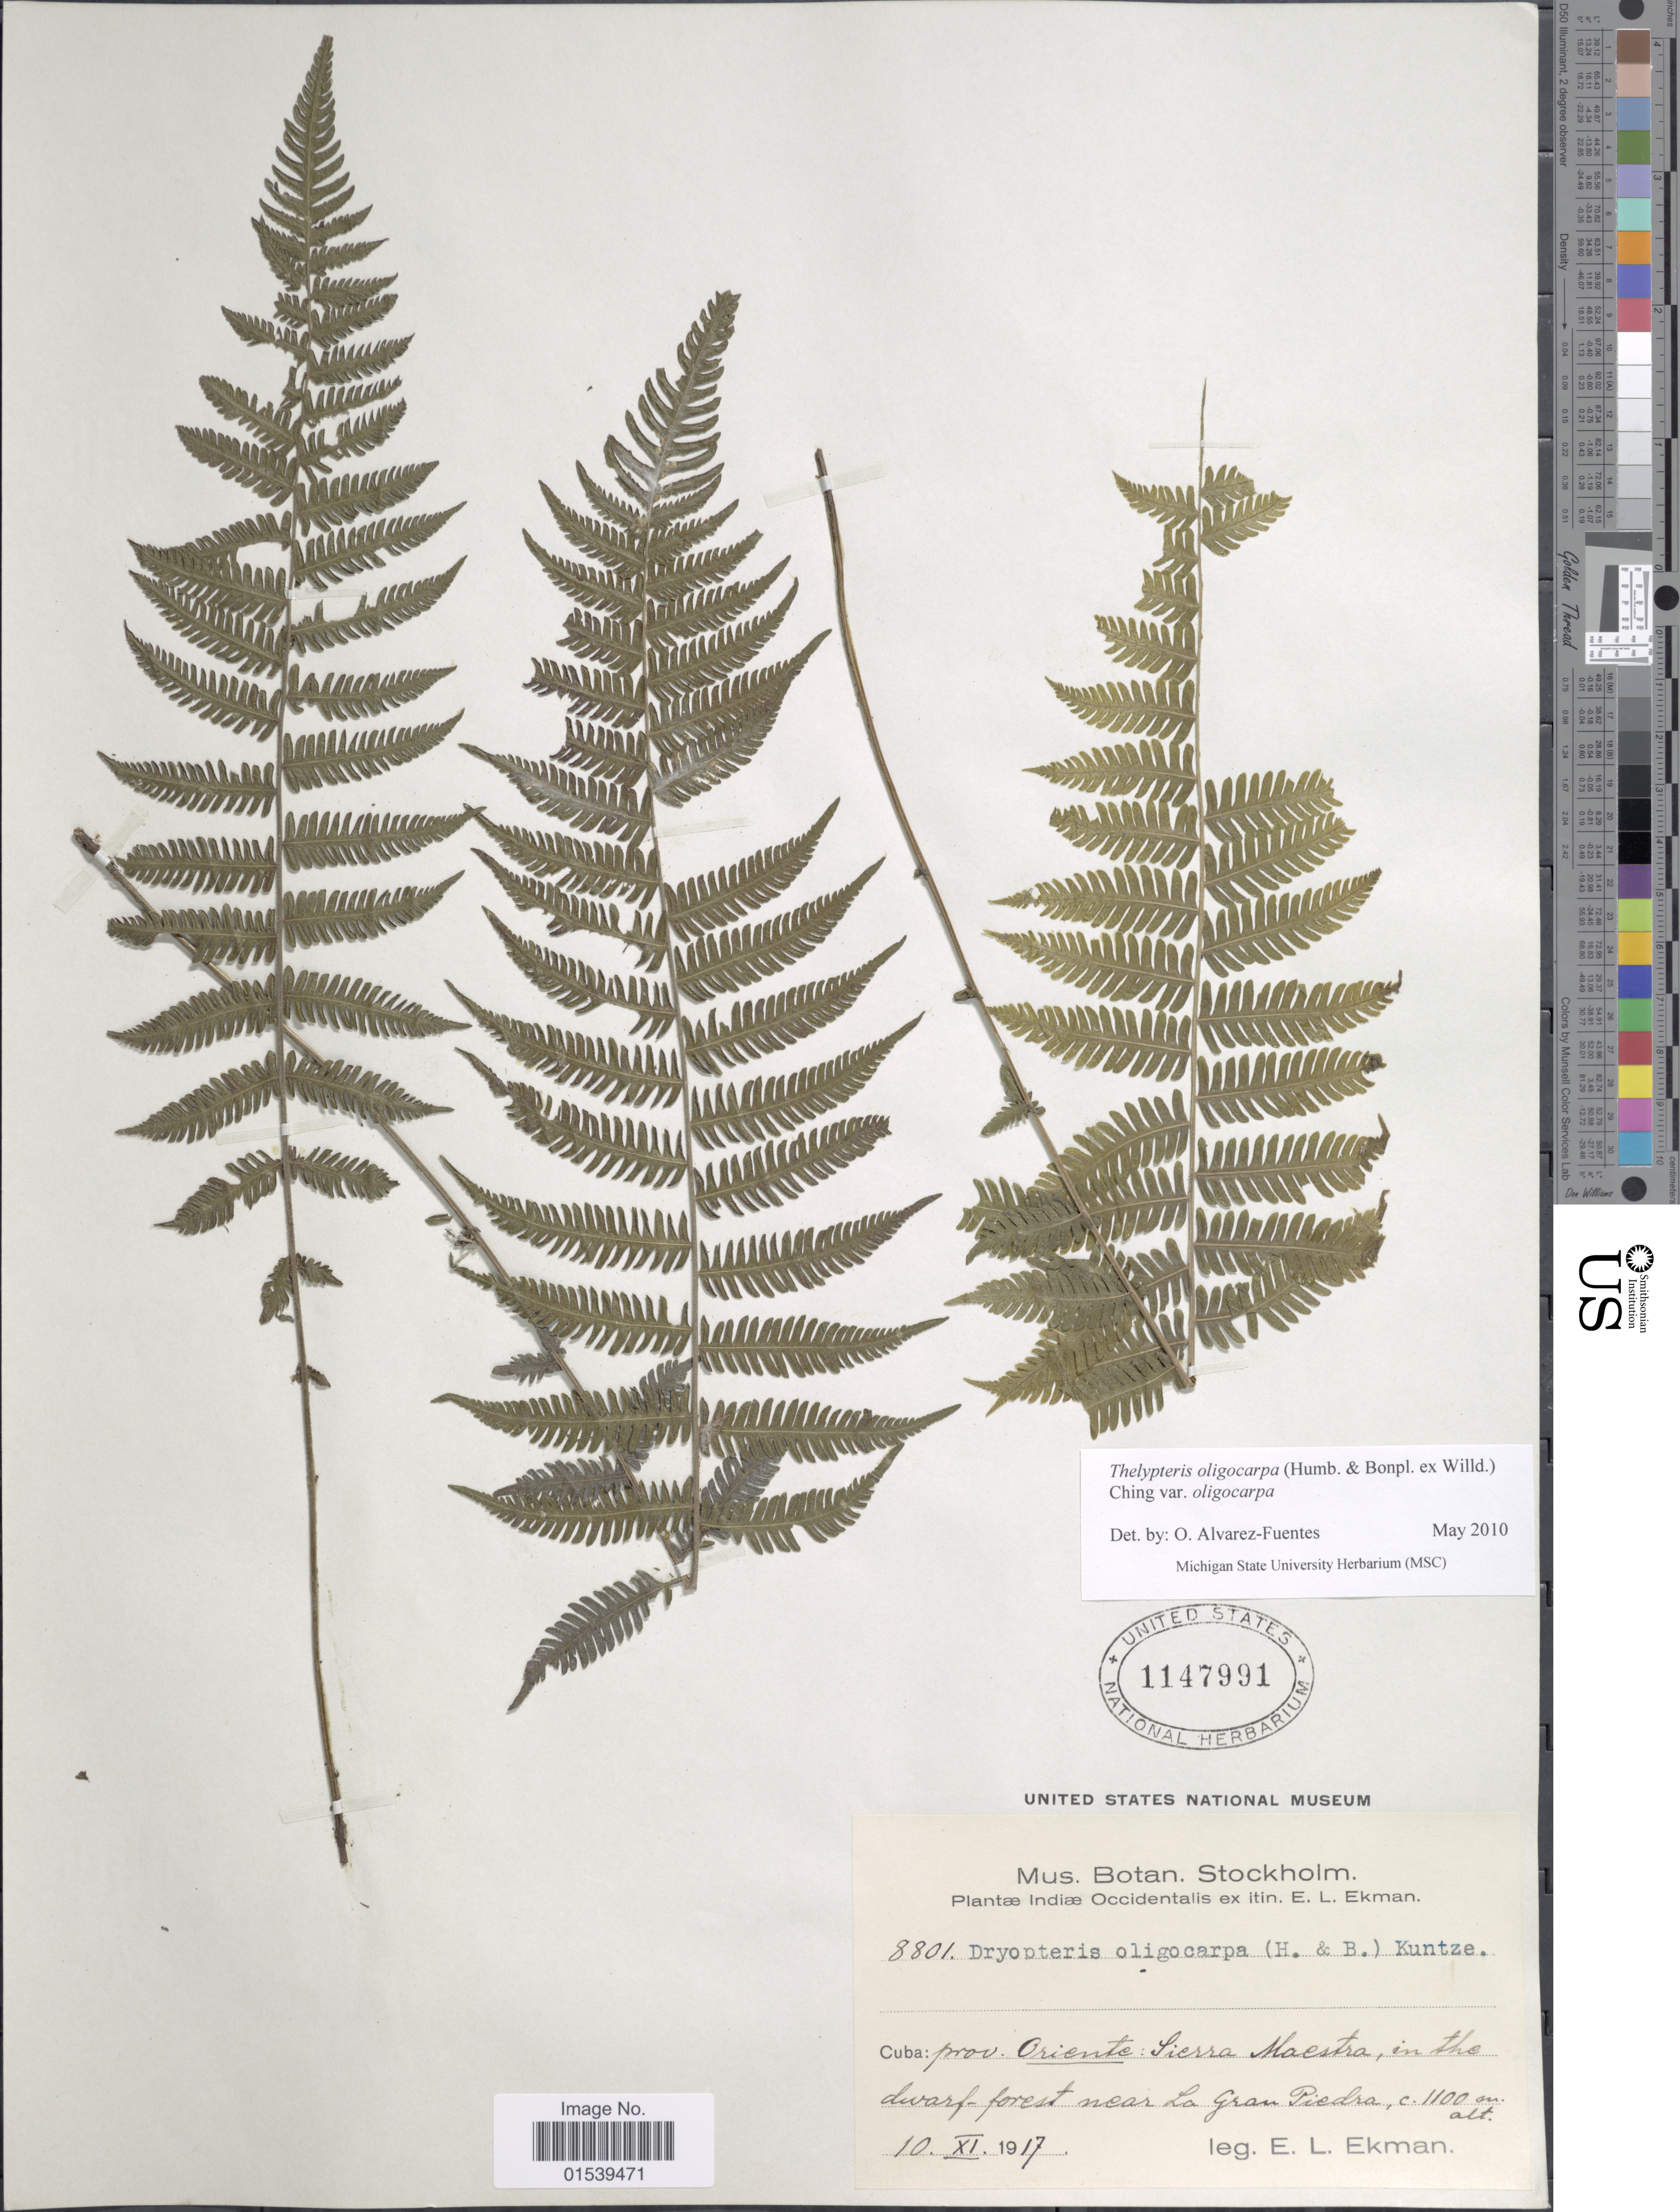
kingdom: Plantae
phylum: Tracheophyta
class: Polypodiopsida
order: Polypodiales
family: Thelypteridaceae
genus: Amauropelta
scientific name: Amauropelta oligocarpa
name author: (Humb. & Bonpl. ex Willd.) Pic. Serm.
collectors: E. L. Ekman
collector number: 8801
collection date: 1917-11-10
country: Cuba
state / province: Oriente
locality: Cuba: prov Oriente: Sierra Maestra, in the dwarf-forest near La Gran Piedra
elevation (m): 1100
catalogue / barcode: US 1147991